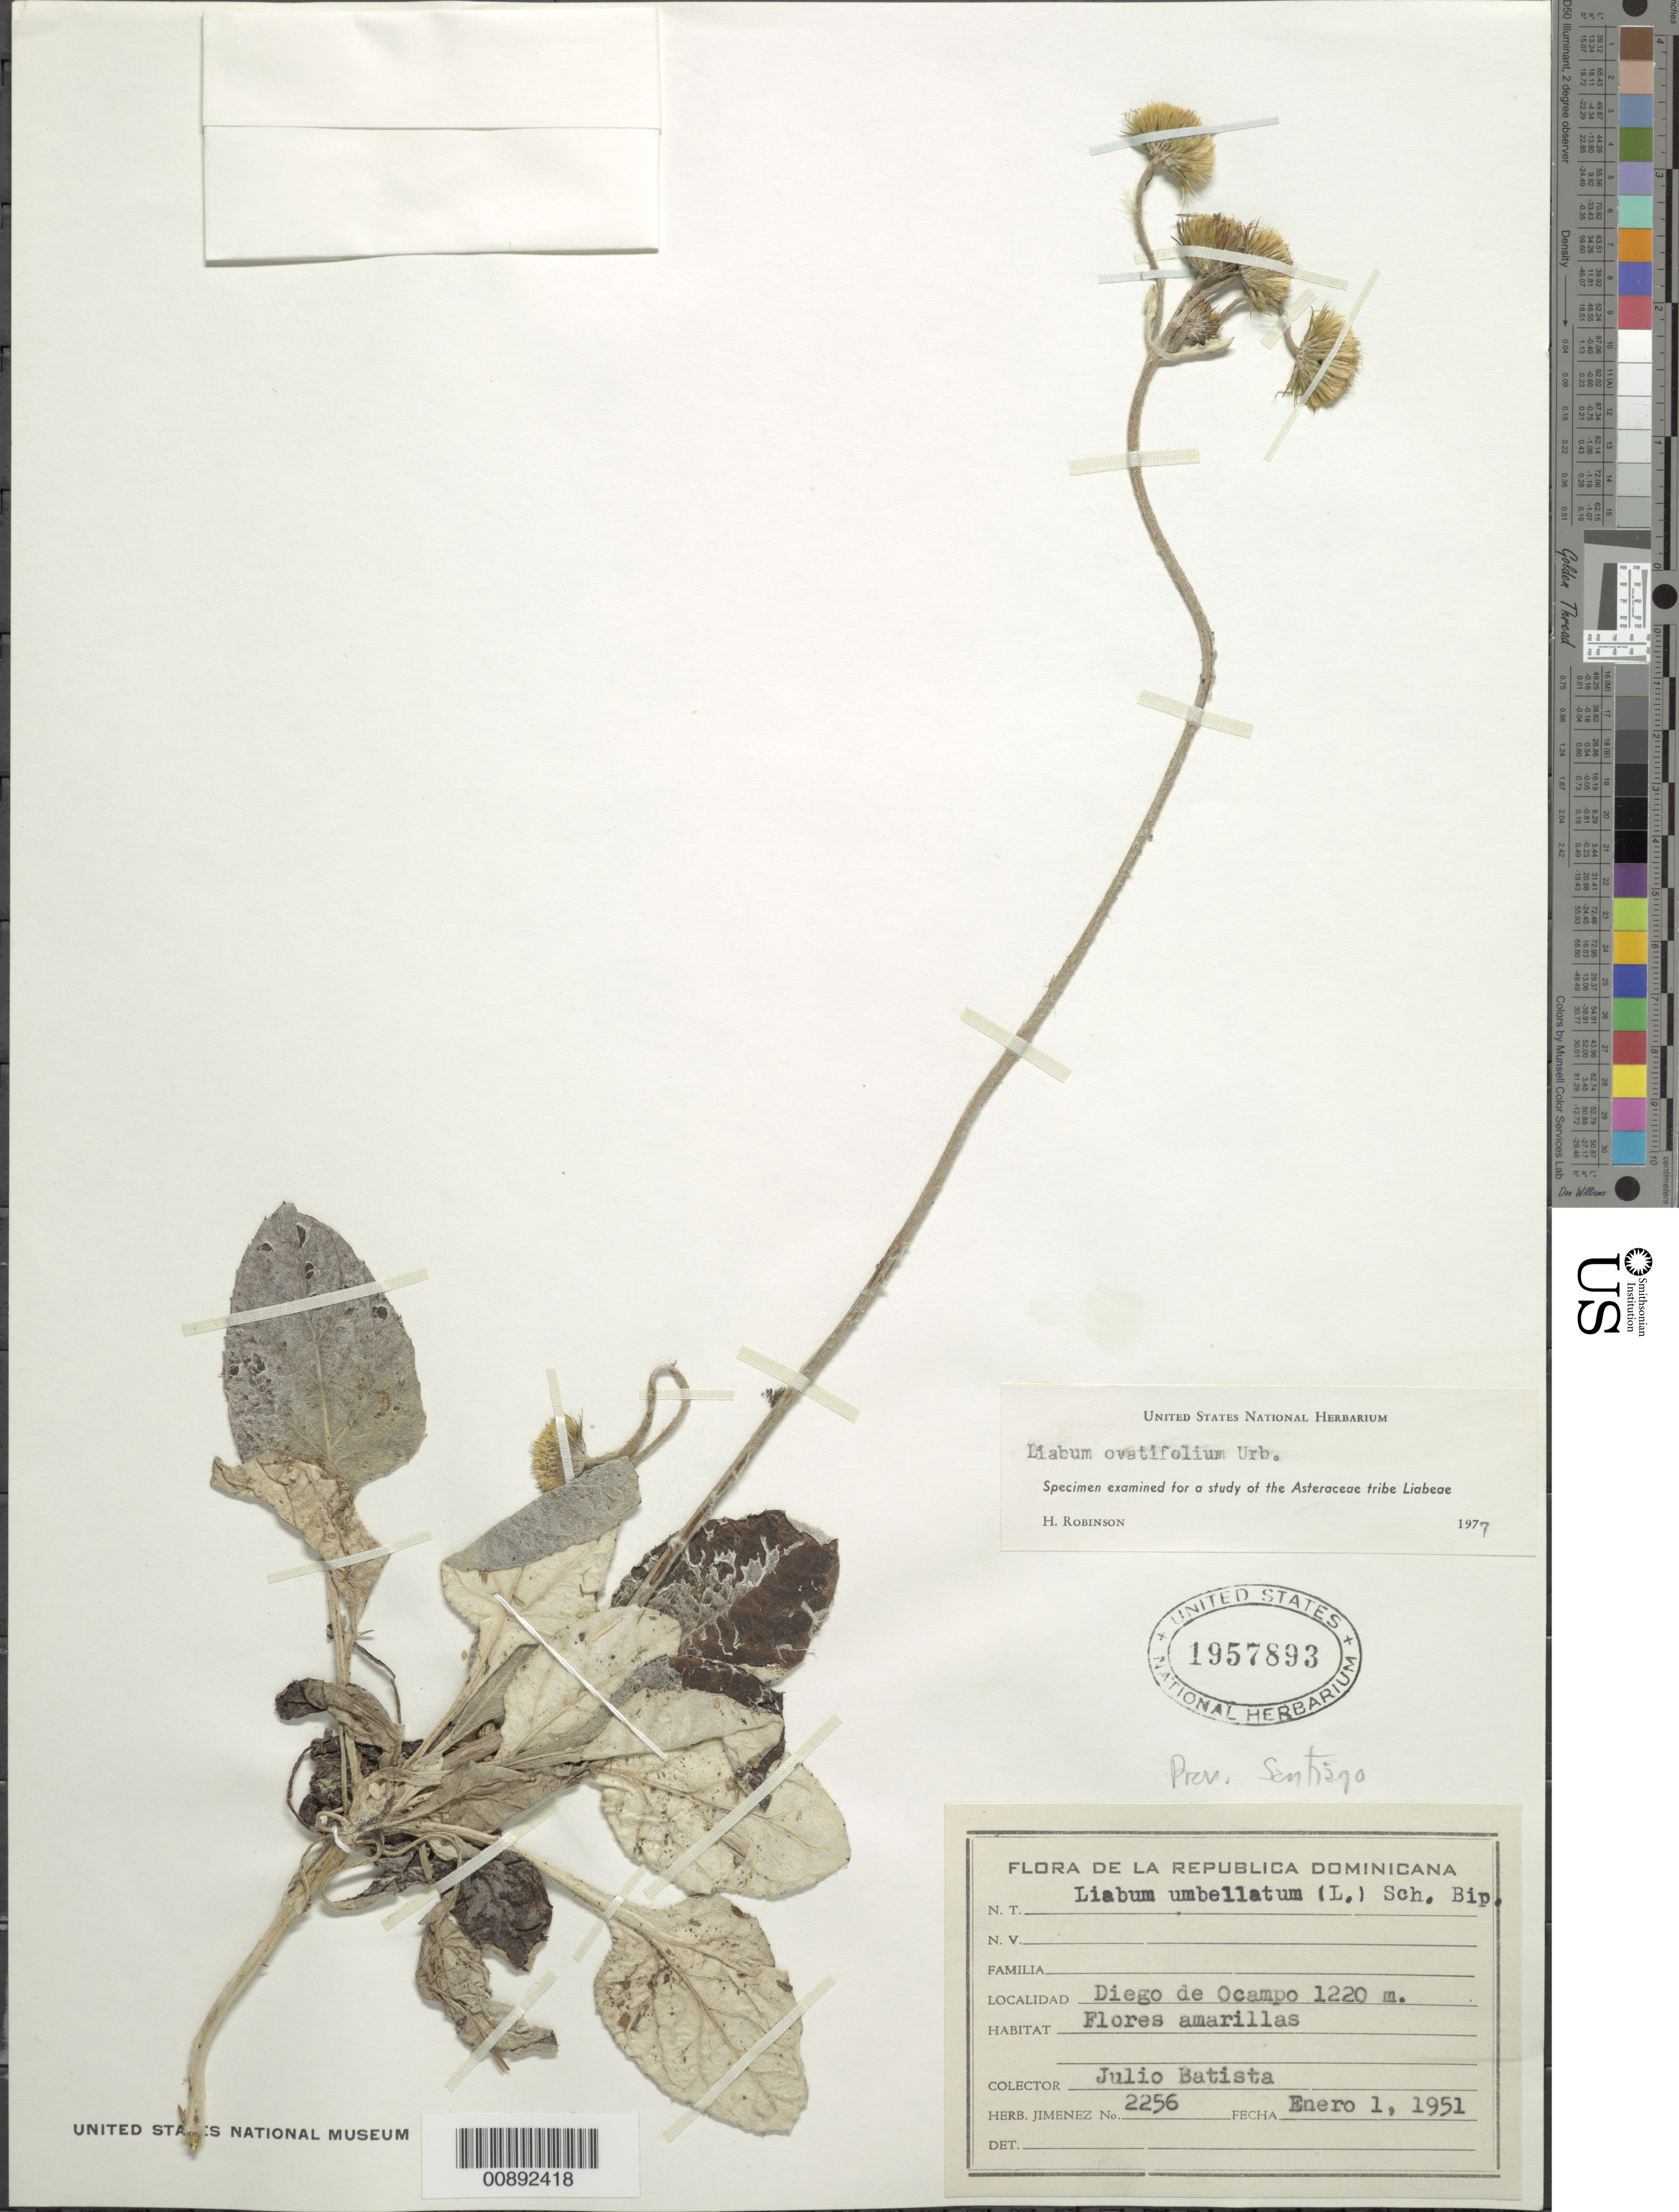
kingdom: Plantae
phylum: Tracheophyta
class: Magnoliopsida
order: Asterales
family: Asteraceae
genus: Liabum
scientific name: Liabum ovatifolium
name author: Urb.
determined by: Robinson, Harold E., (US)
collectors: J. Batista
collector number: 2256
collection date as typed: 1 January 1951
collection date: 1951-01-01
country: Dominican Republic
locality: Diego de Ocampo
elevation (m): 1220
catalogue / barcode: US 1957893